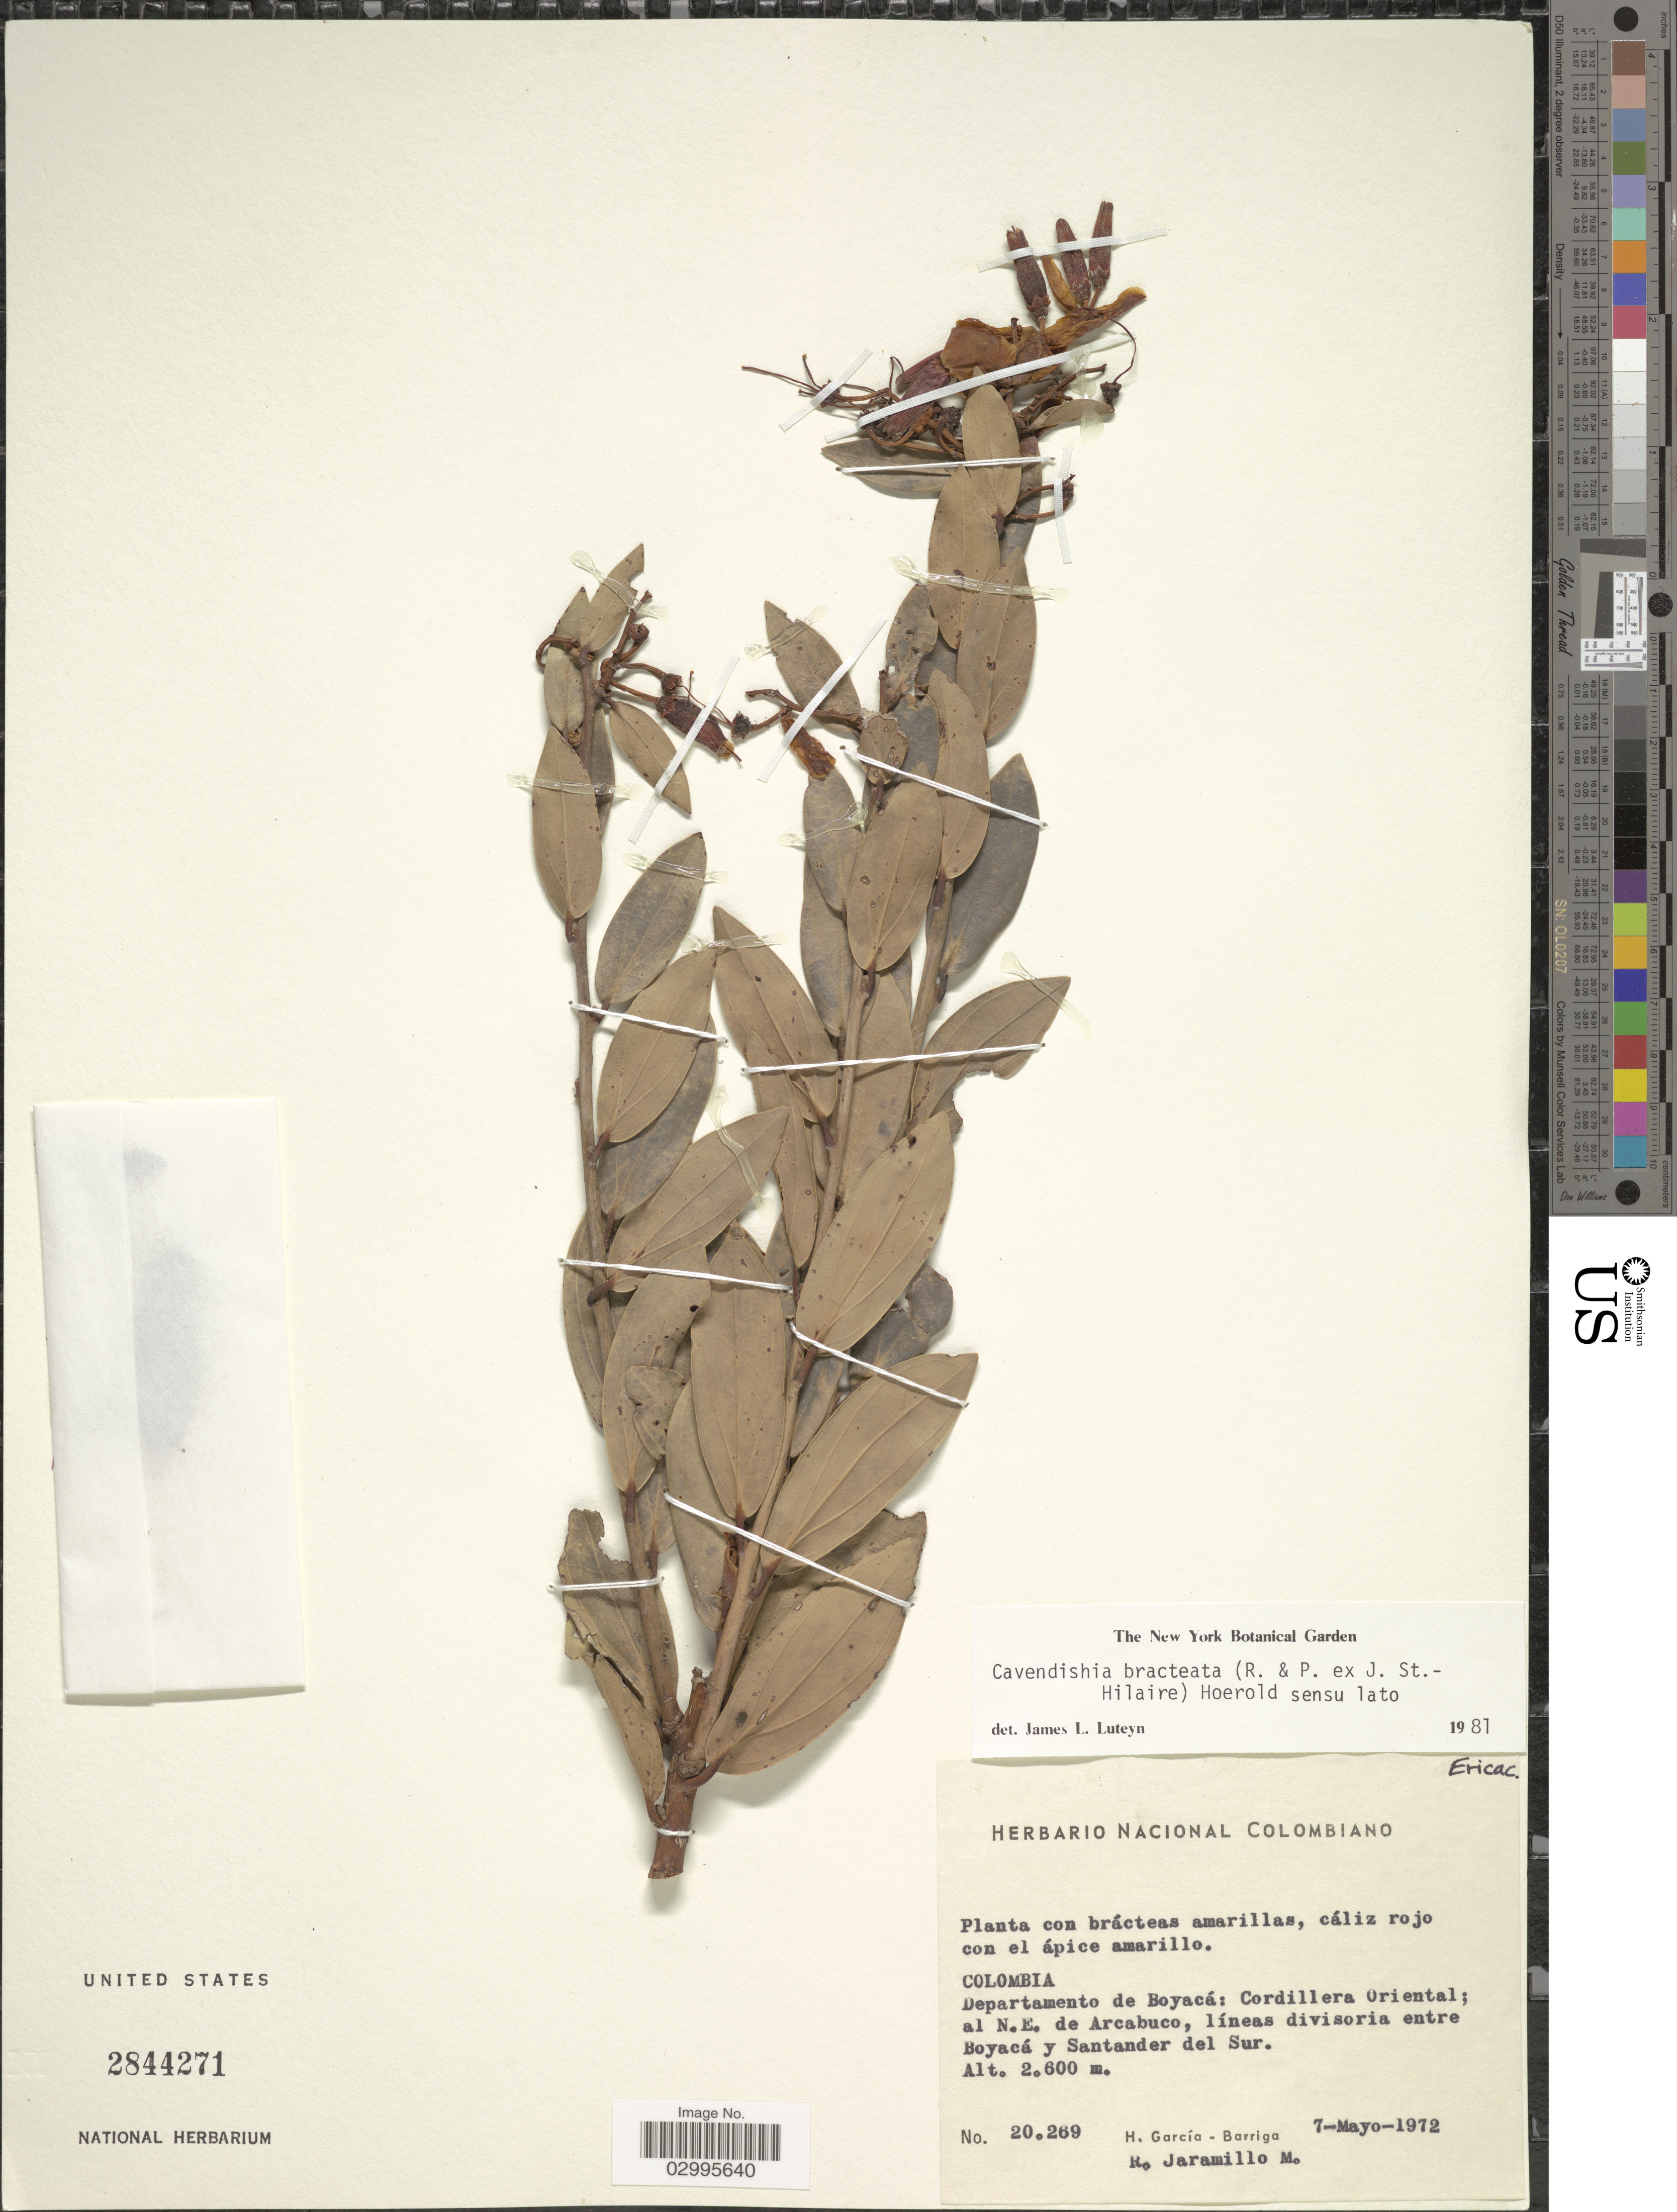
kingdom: Plantae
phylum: Tracheophyta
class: Magnoliopsida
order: Ericales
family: Ericaceae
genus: Cavendishia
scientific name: Cavendishia bracteata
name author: (Ruiz & Pav. ex J. St.-Hil.) Hoerold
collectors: H. García Barriga & R. Jaramillo M.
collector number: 20269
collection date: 1972-05-07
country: Colombia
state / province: Boyacá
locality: Departamento de Boyacá: Cordillera Oriental; al N.E. de Arcabuco, líneas divisoria entre Boyacá y Santander del Sur.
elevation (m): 2600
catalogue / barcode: US 2844271